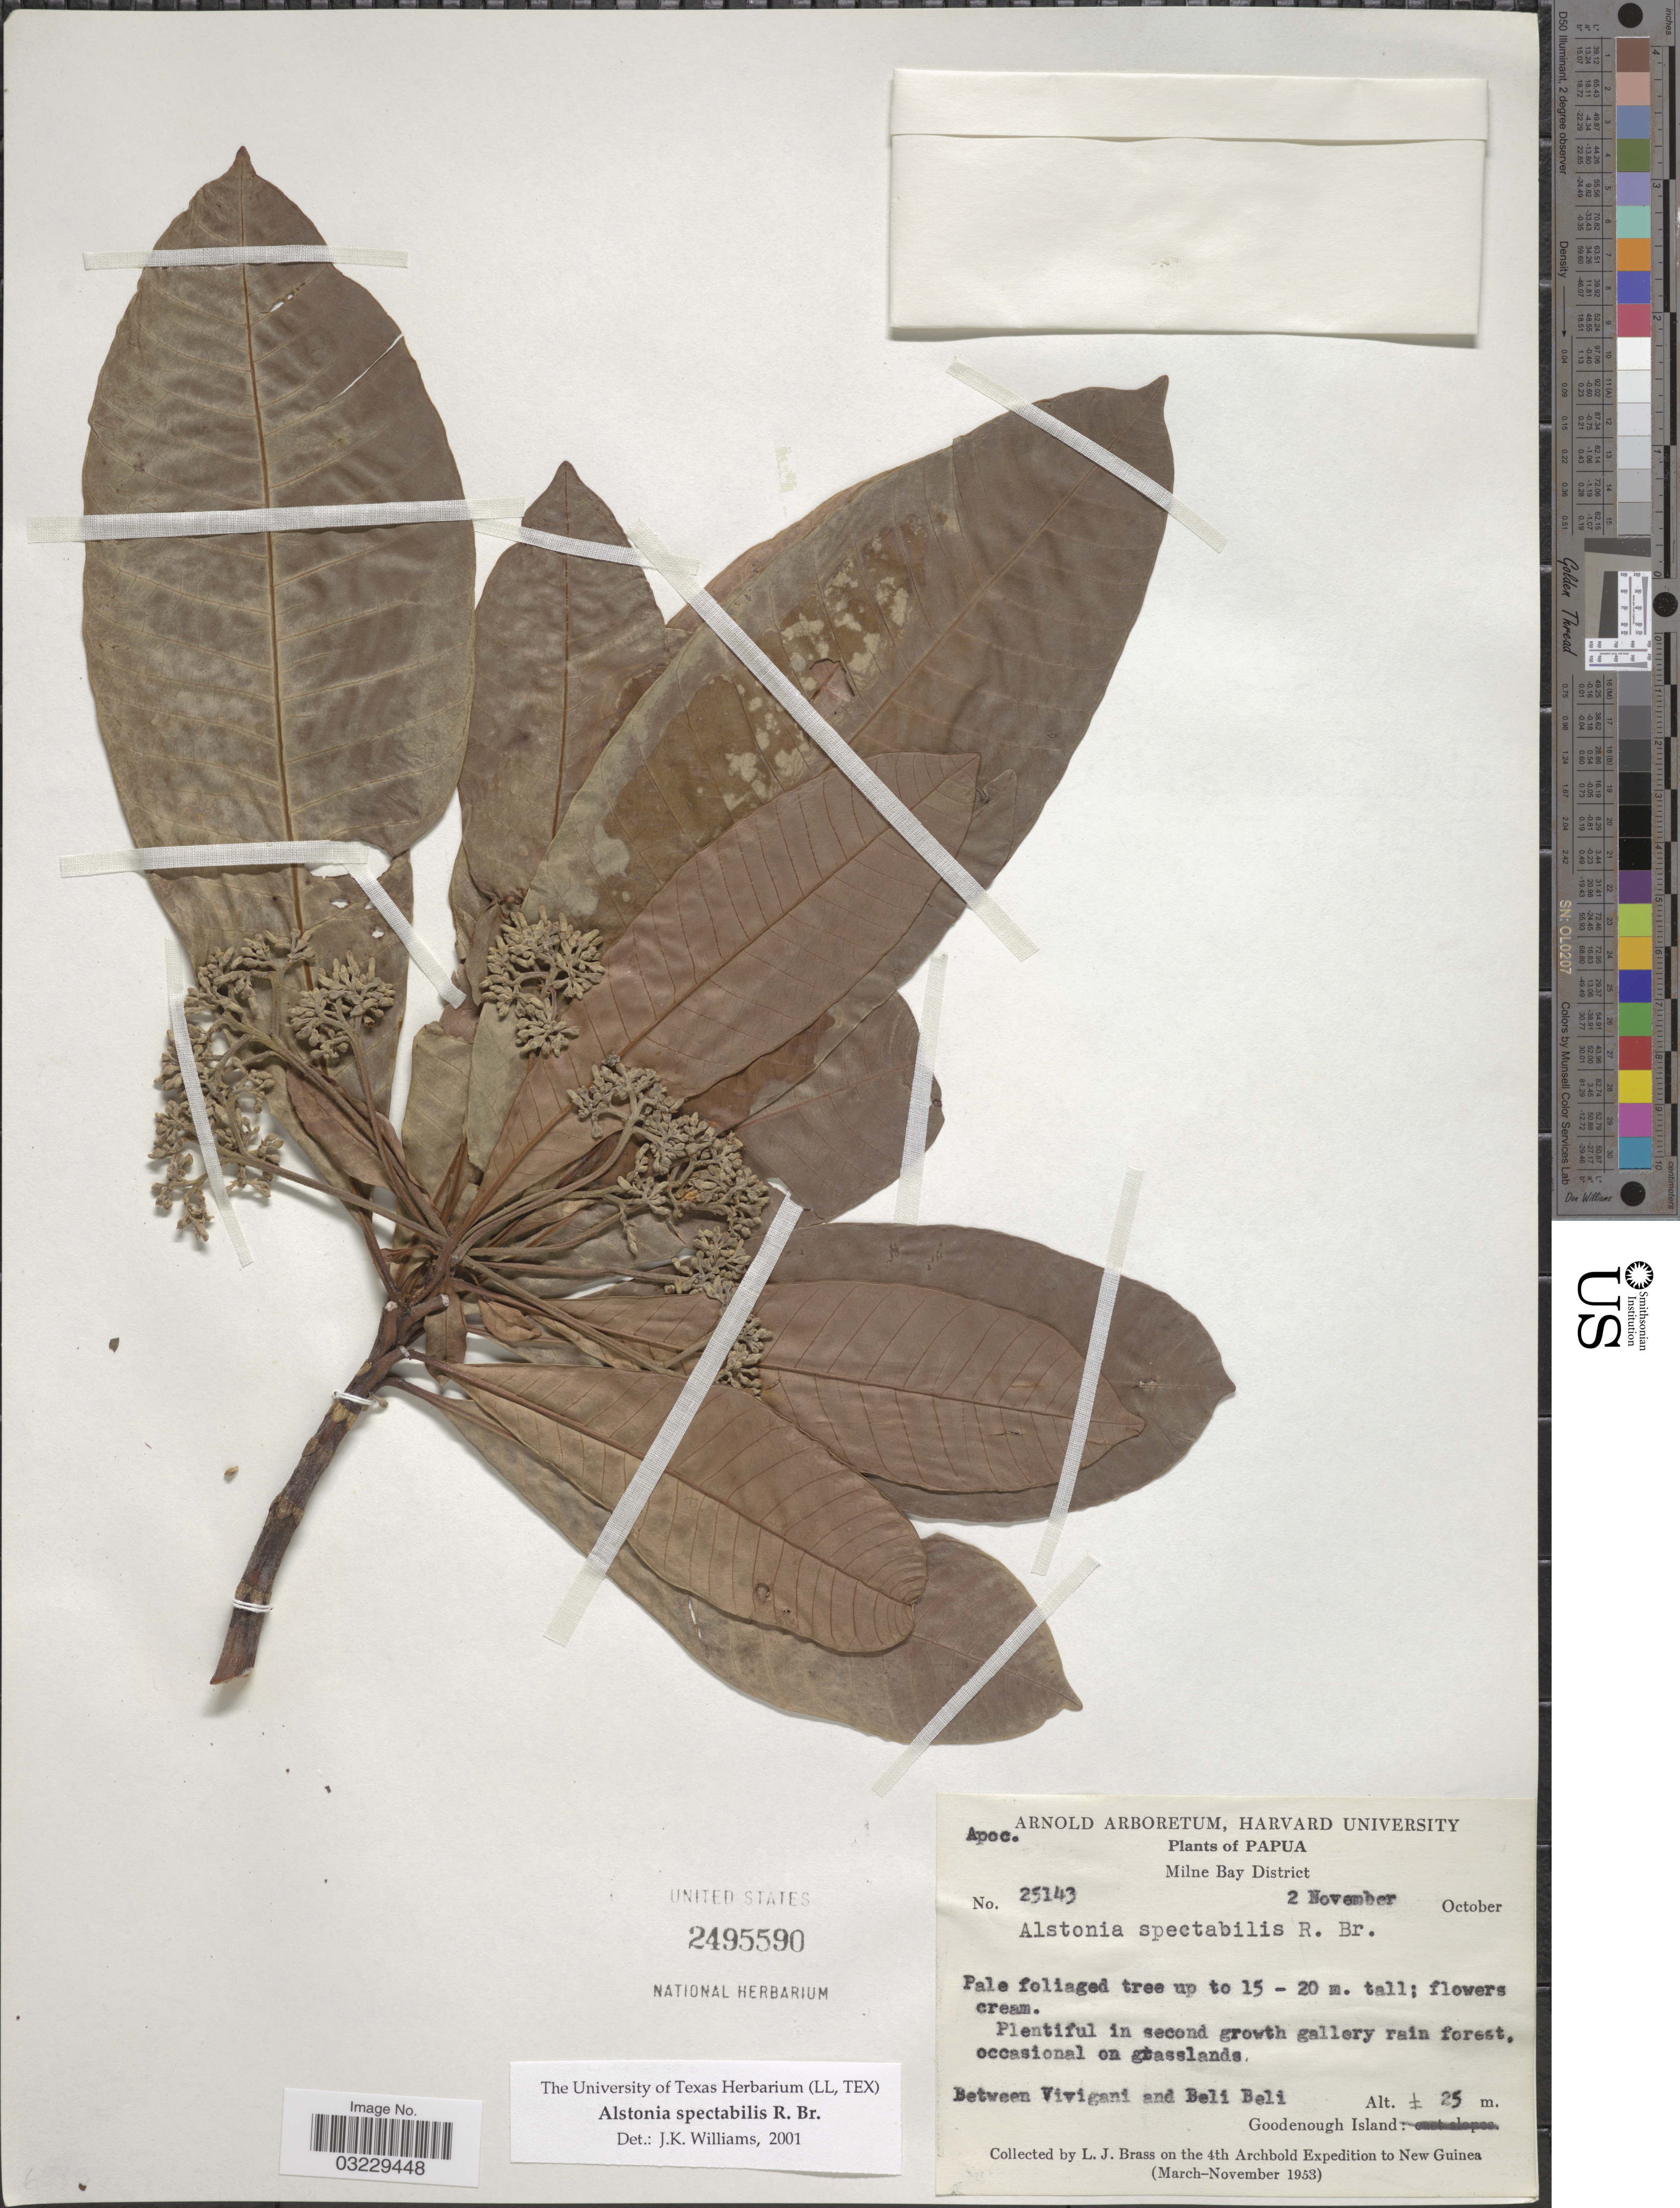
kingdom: Plantae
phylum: Tracheophyta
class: Magnoliopsida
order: Gentianales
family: Apocynaceae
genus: Alstonia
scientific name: Alstonia spectabilis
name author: R. Br.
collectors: L. J. Brass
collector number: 25143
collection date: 1953-11-02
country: Papua New Guinea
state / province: Milne Bay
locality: Milne Bay District, Between Vivigani and Beli Beli, Goodenough Island. New Guinea.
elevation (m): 25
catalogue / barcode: US 2495590